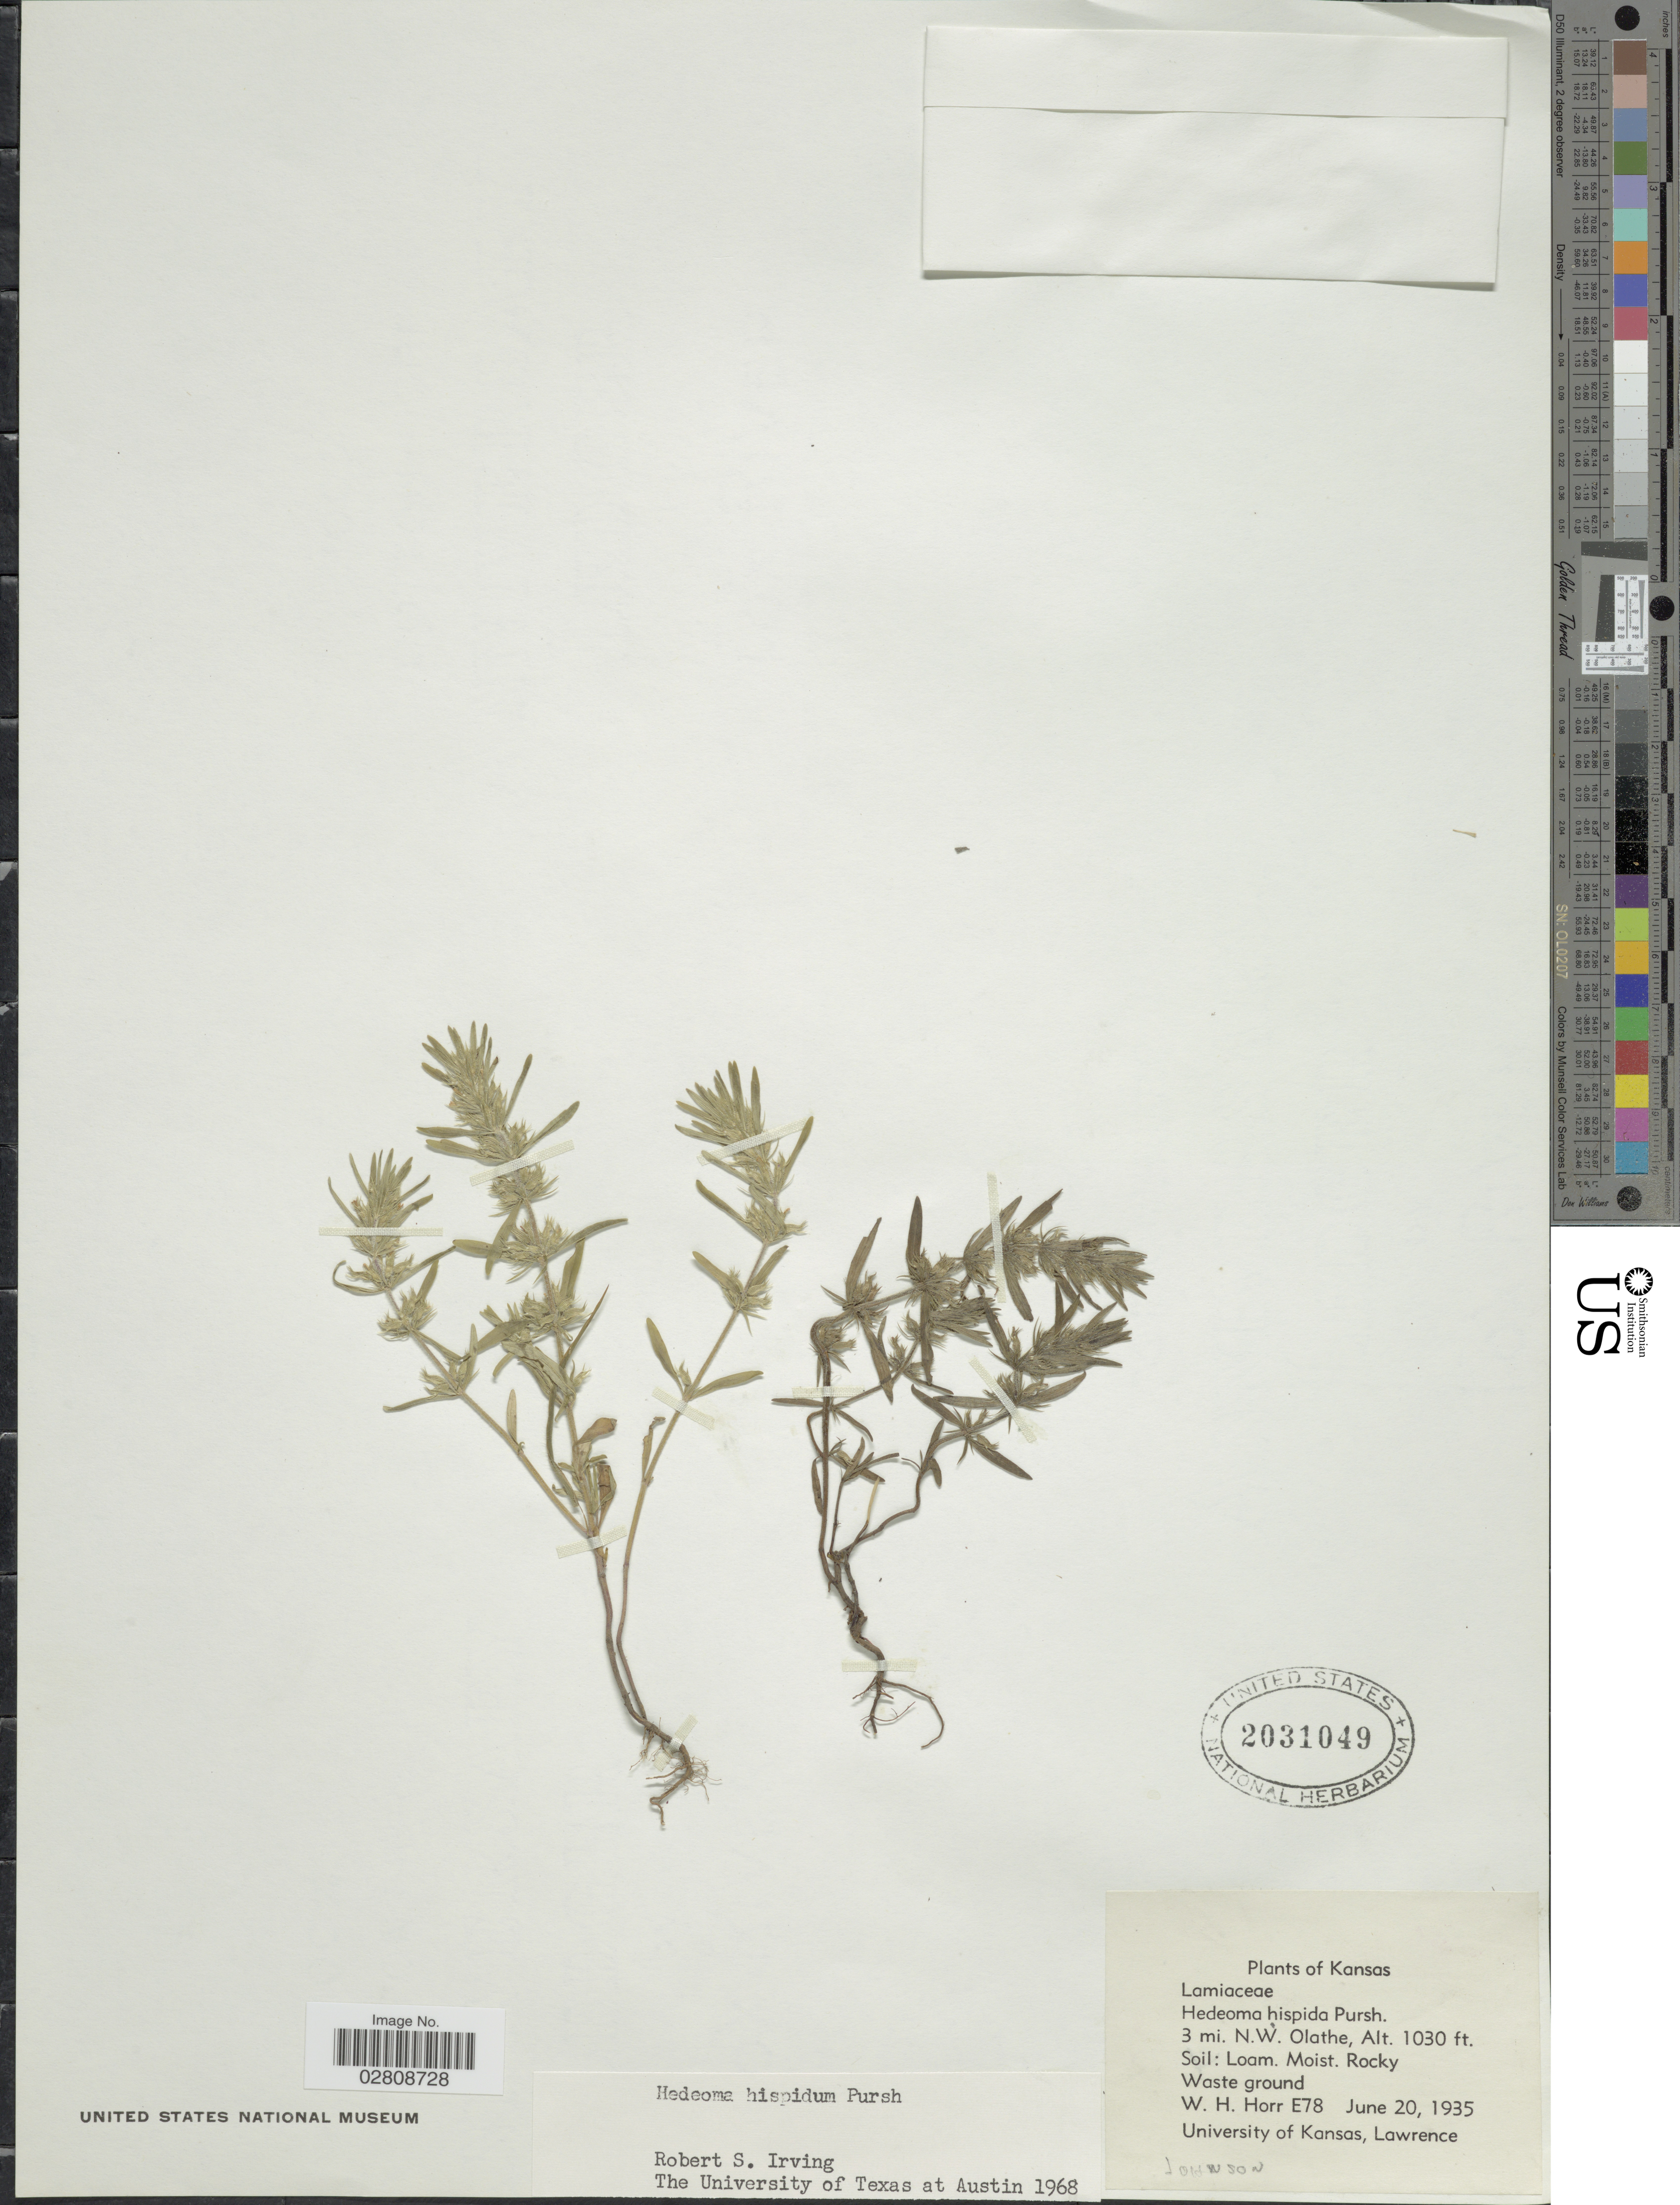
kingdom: Plantae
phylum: Tracheophyta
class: Magnoliopsida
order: Lamiales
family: Lamiaceae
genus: Hedeoma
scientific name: Hedeoma hispida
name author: Pursh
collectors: W. H. Horr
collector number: E78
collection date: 1935-06-20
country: United States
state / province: Kansas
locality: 3 mi. N.W. Olathe.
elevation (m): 314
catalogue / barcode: US 2031049